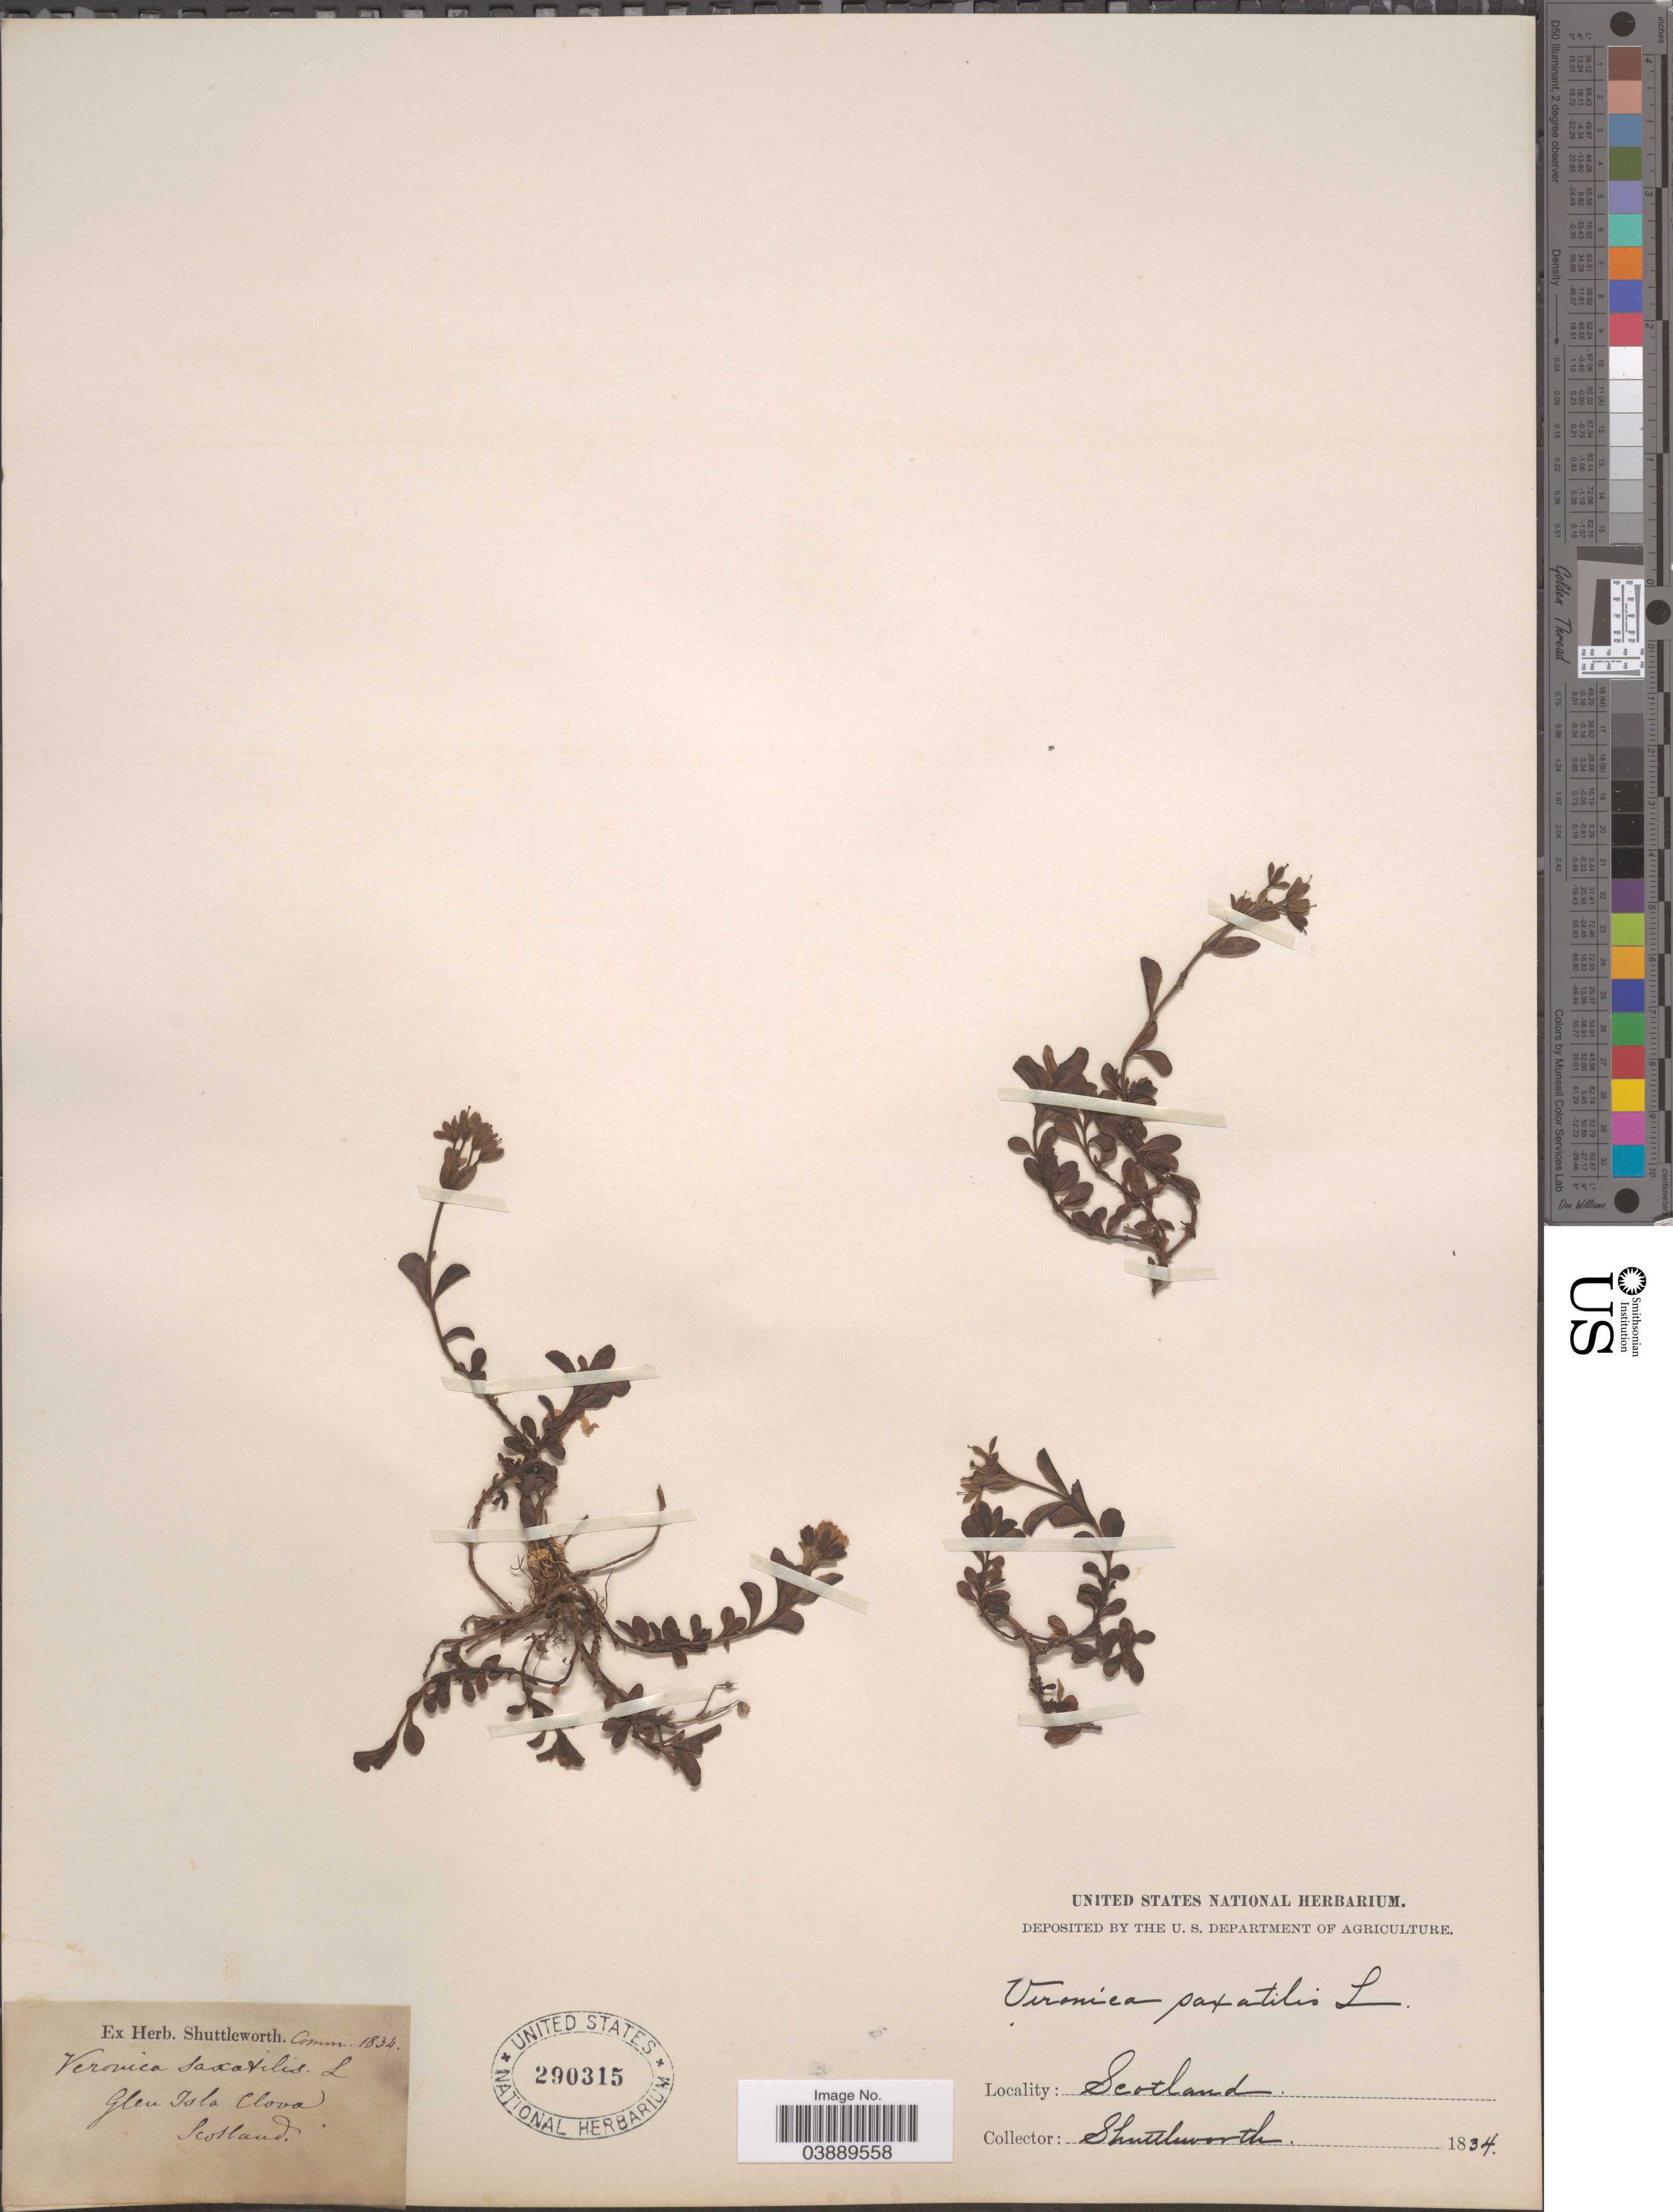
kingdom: Plantae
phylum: Tracheophyta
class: Magnoliopsida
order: Lamiales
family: Plantaginaceae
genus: Veronica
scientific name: Veronica saxatilis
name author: Scop.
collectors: -. Shuttleworth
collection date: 1834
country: United Kingdom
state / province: Scotland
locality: Glen Isla Clova.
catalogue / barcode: US 290315